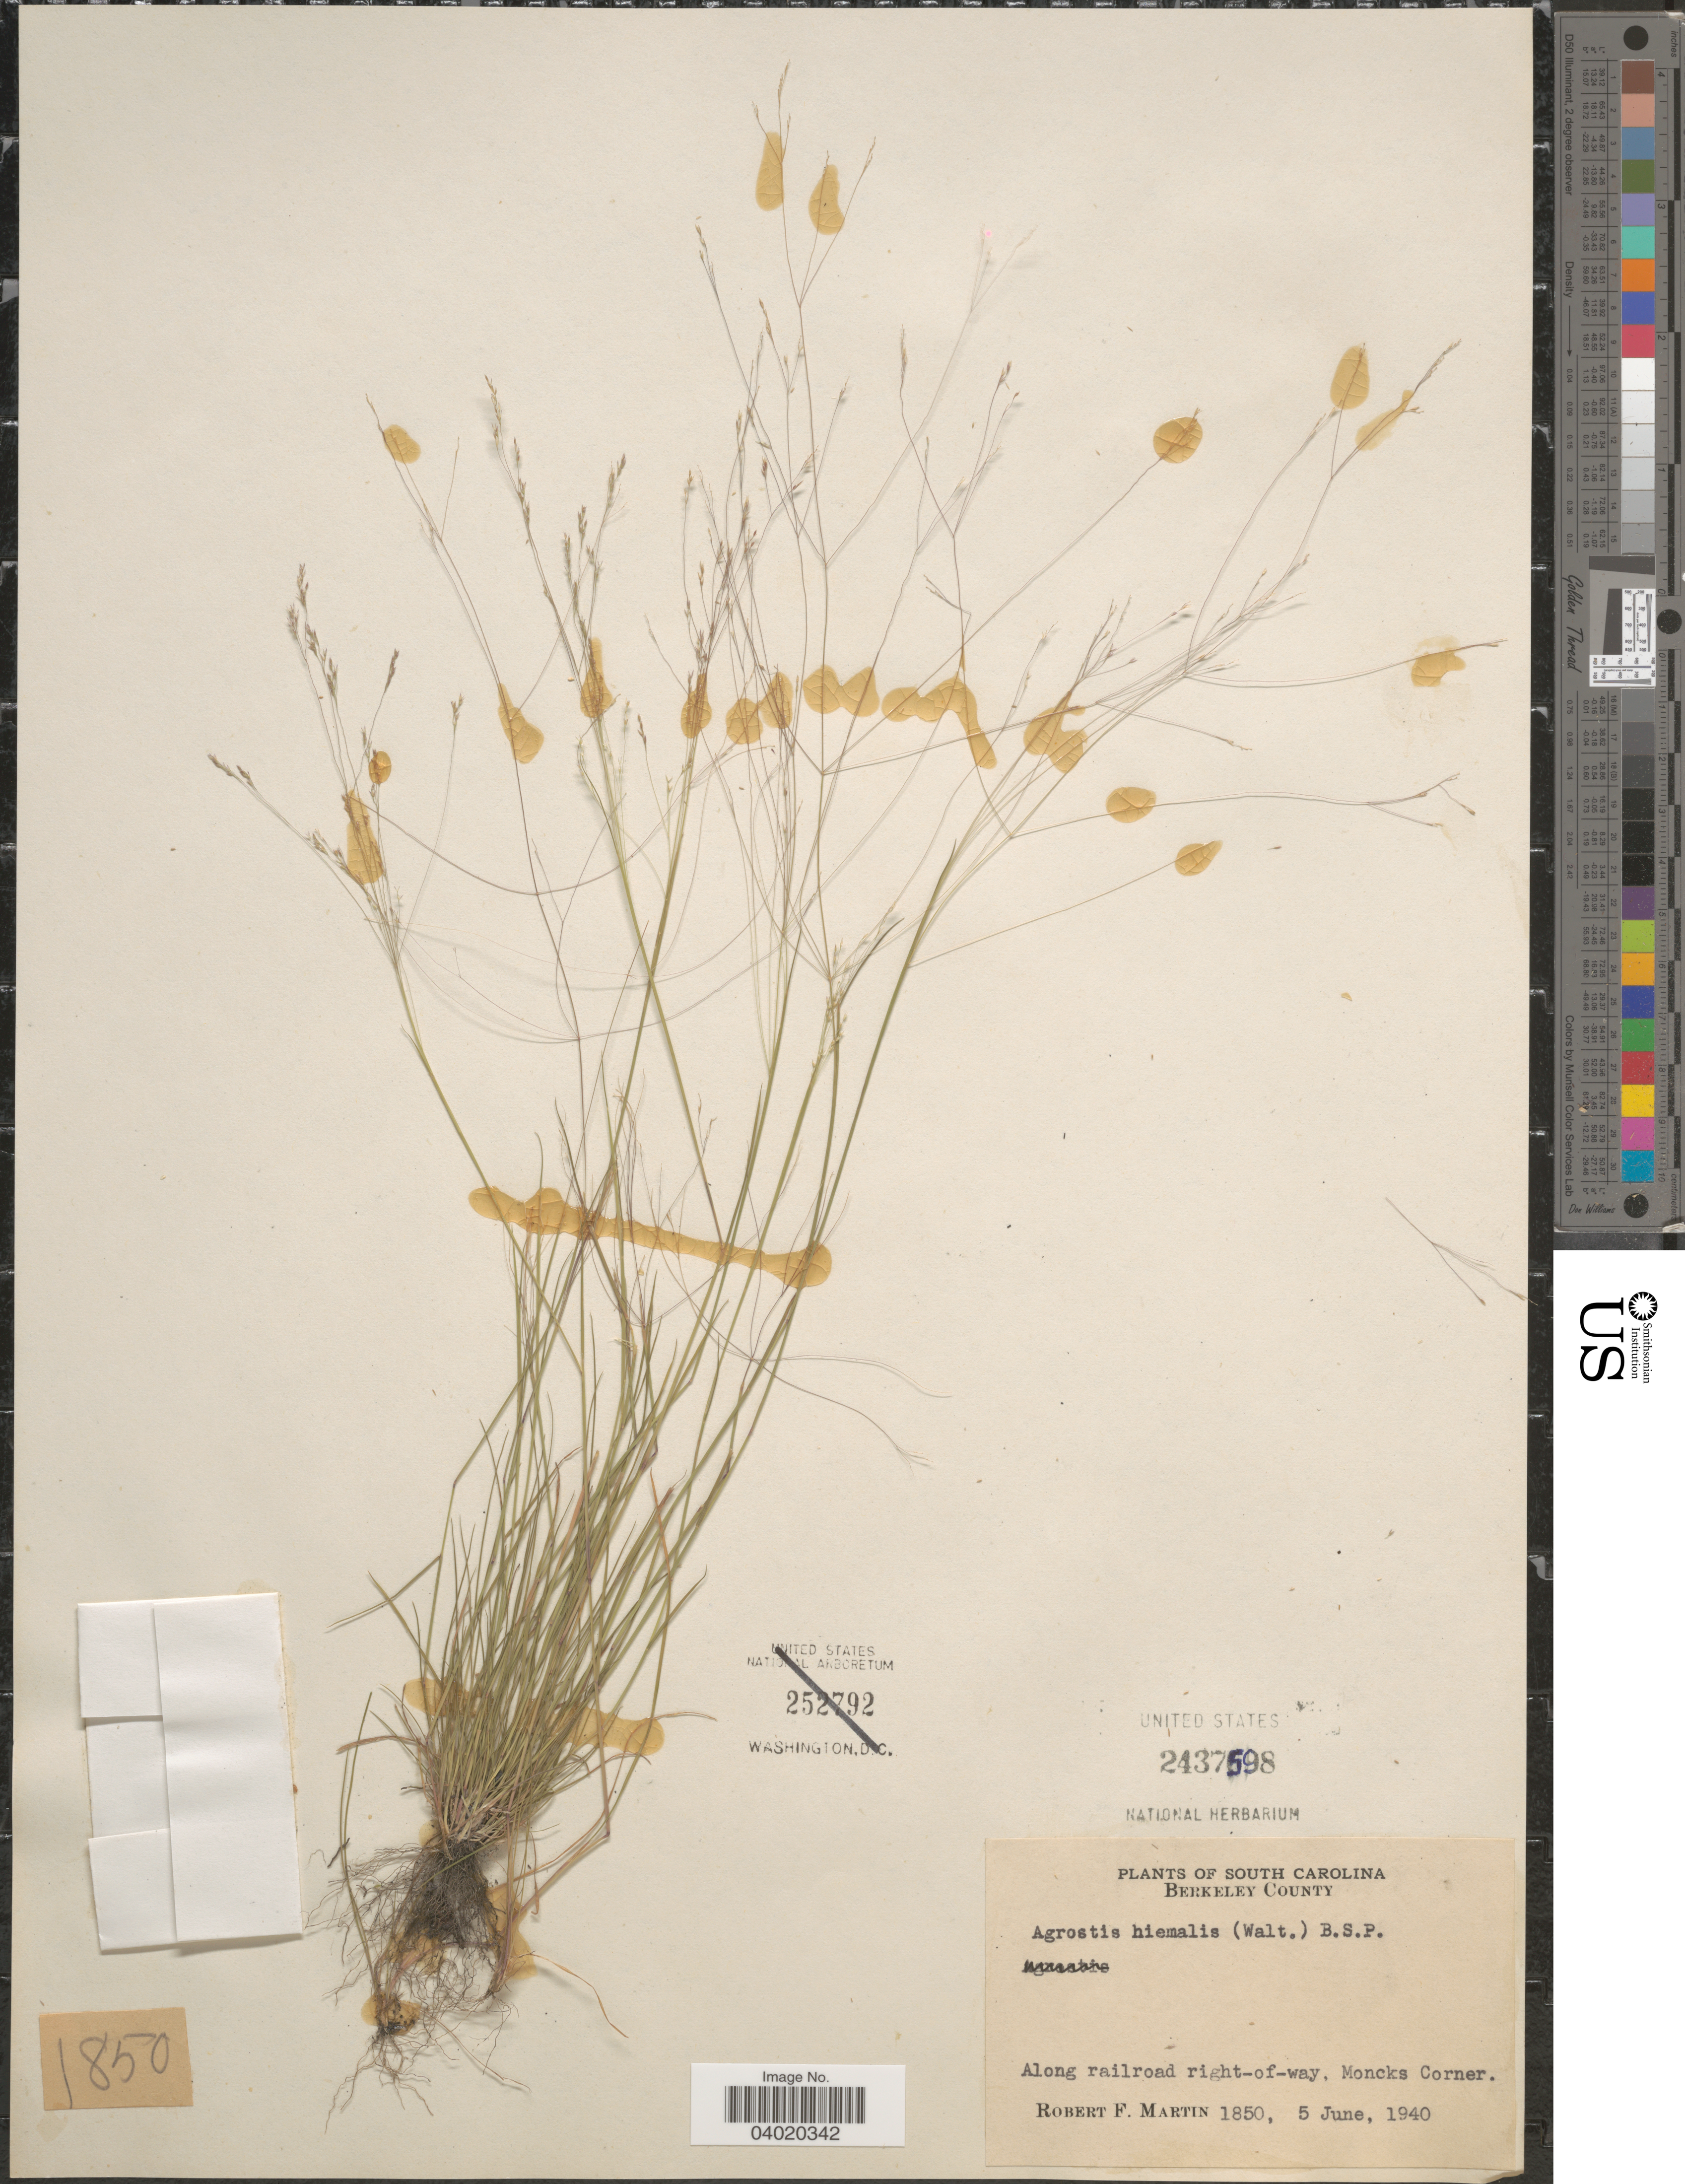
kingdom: Plantae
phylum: Tracheophyta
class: Liliopsida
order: Poales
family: Poaceae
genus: Agrostis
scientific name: Agrostis hyemalis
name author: (Walter) Britton et al.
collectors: R. F. Martin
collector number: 1850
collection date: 1940-06-05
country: United States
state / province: South Carolina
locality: Berkeley County. Along railroad right-of-way, Moncks Corner.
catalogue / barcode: US 2437598